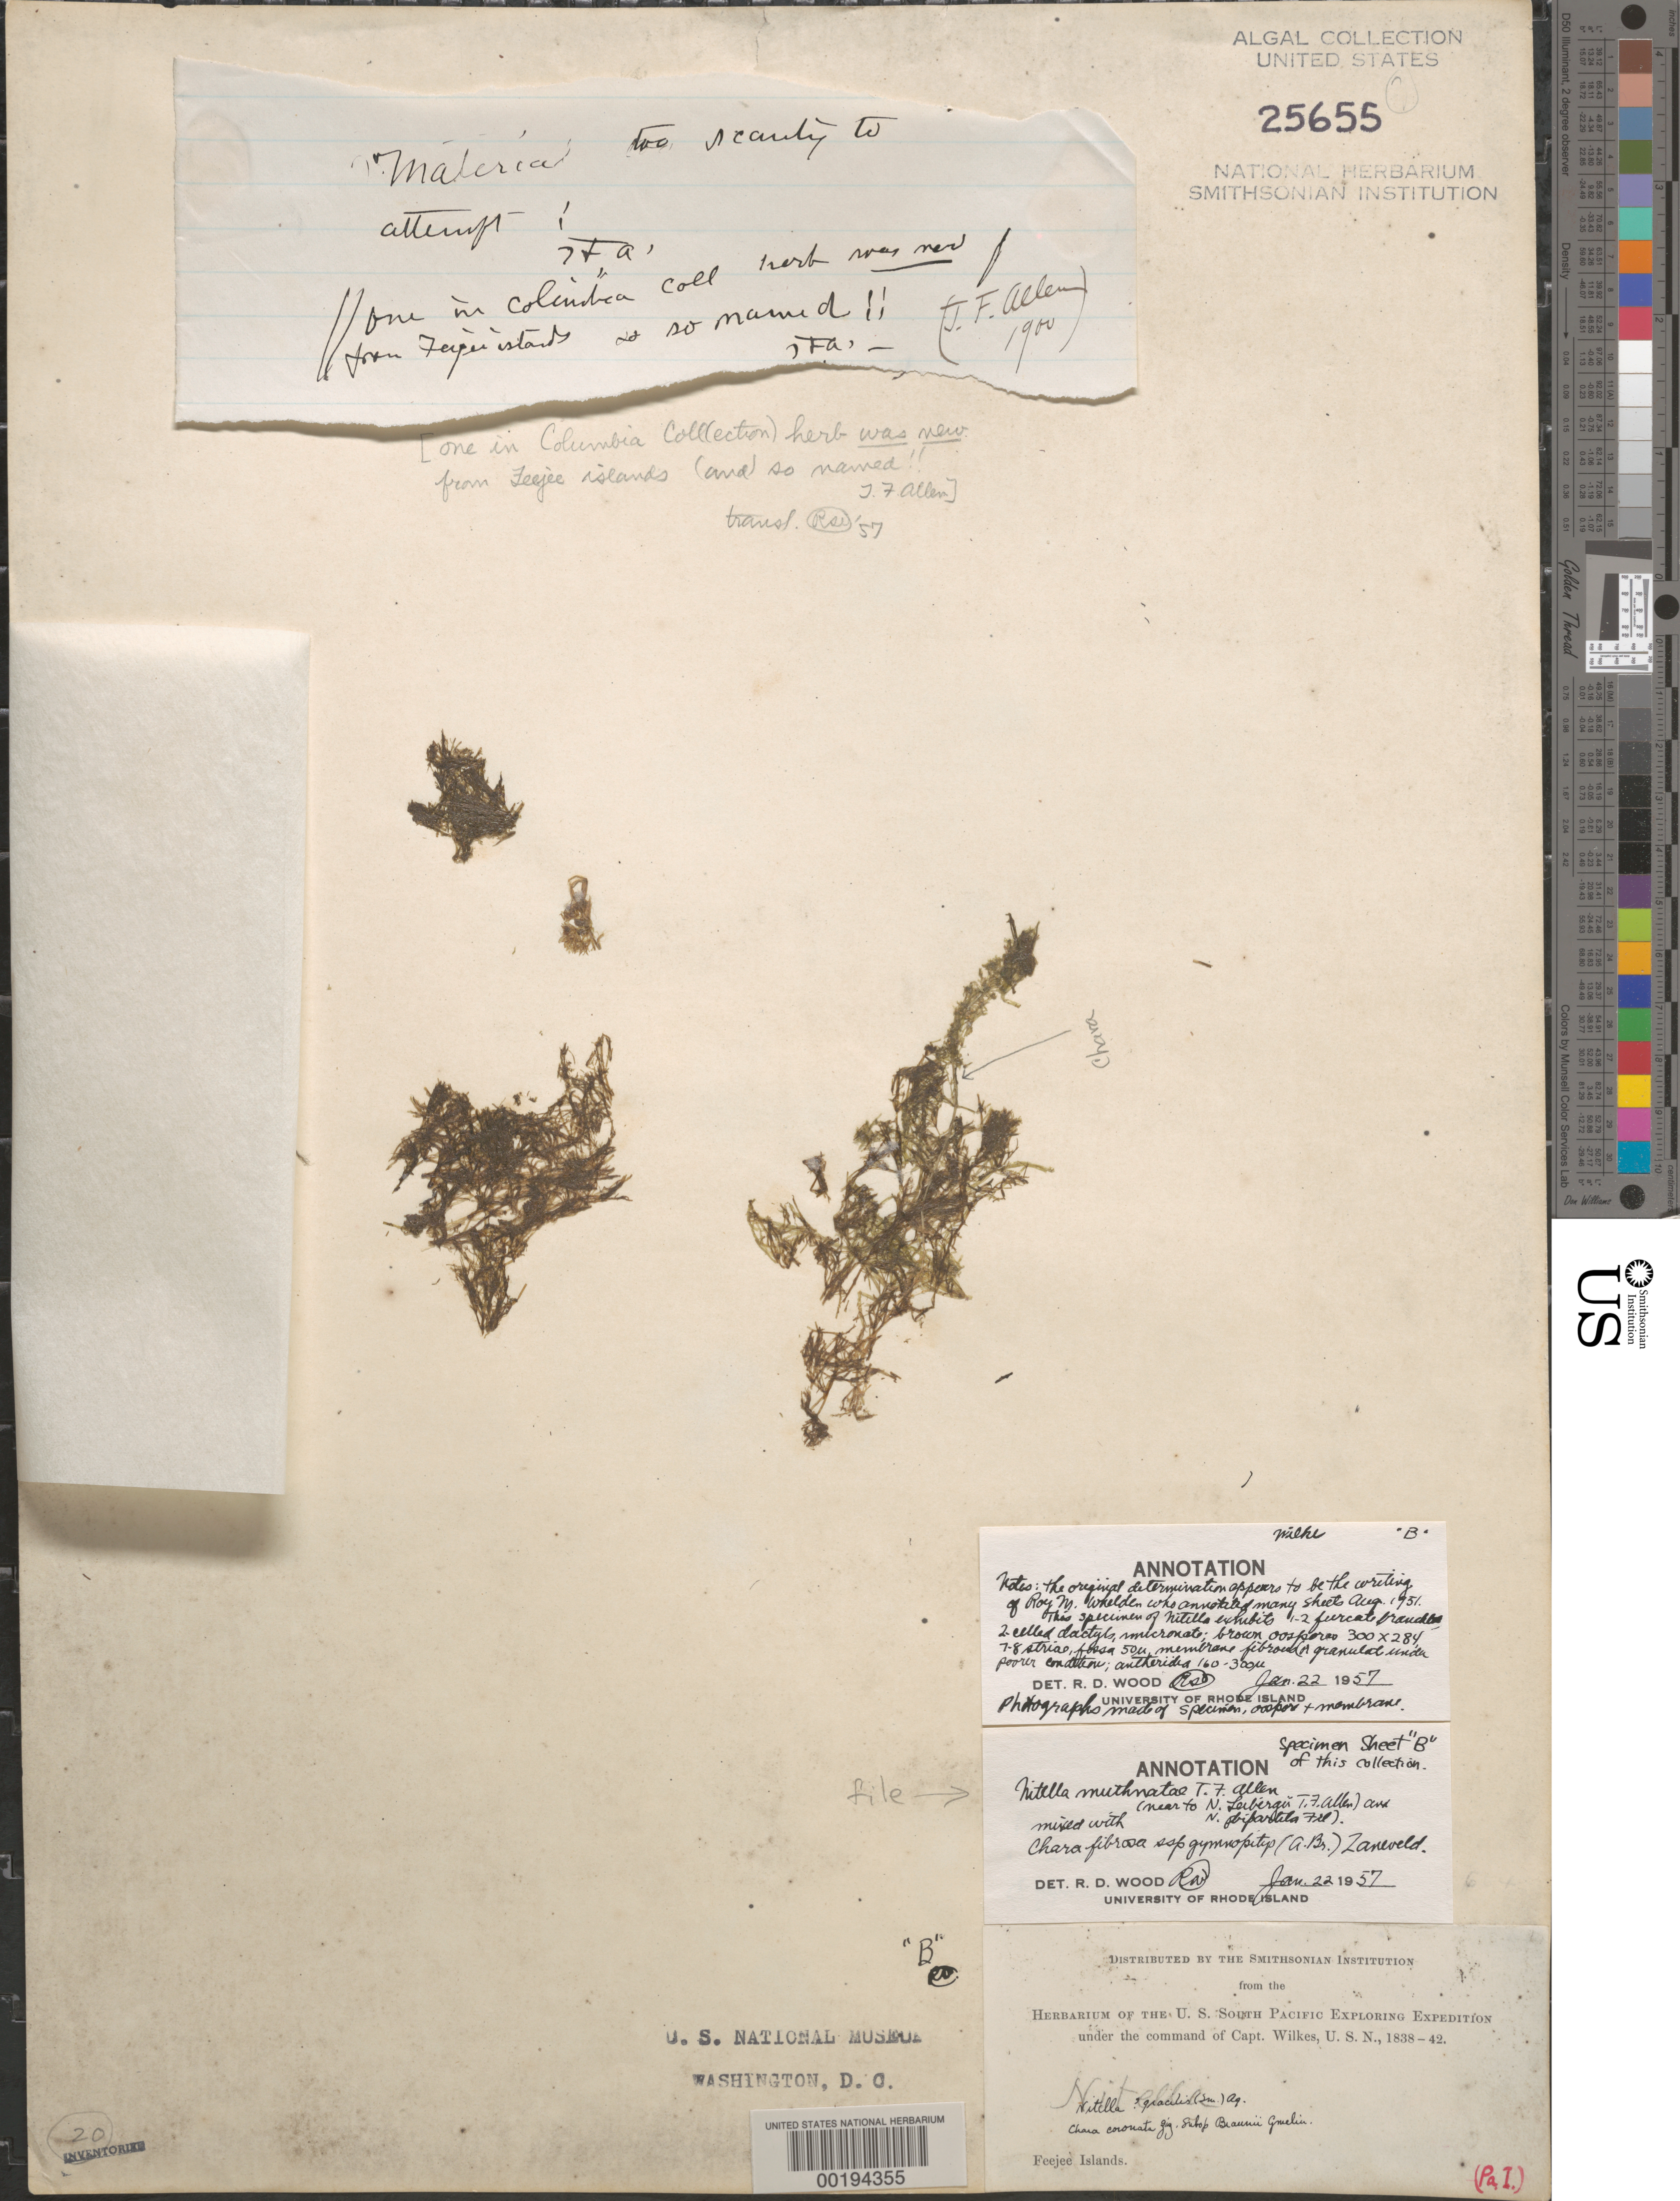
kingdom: Plantae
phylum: Charophyta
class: Charophyceae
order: Charales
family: Characeae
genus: Nitella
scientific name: Nitella pseudoflabellata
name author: A. Braun in A. Braun & Rabenh.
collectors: W. D. Brackenridge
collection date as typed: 1840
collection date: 1840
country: Fiji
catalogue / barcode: US 25655